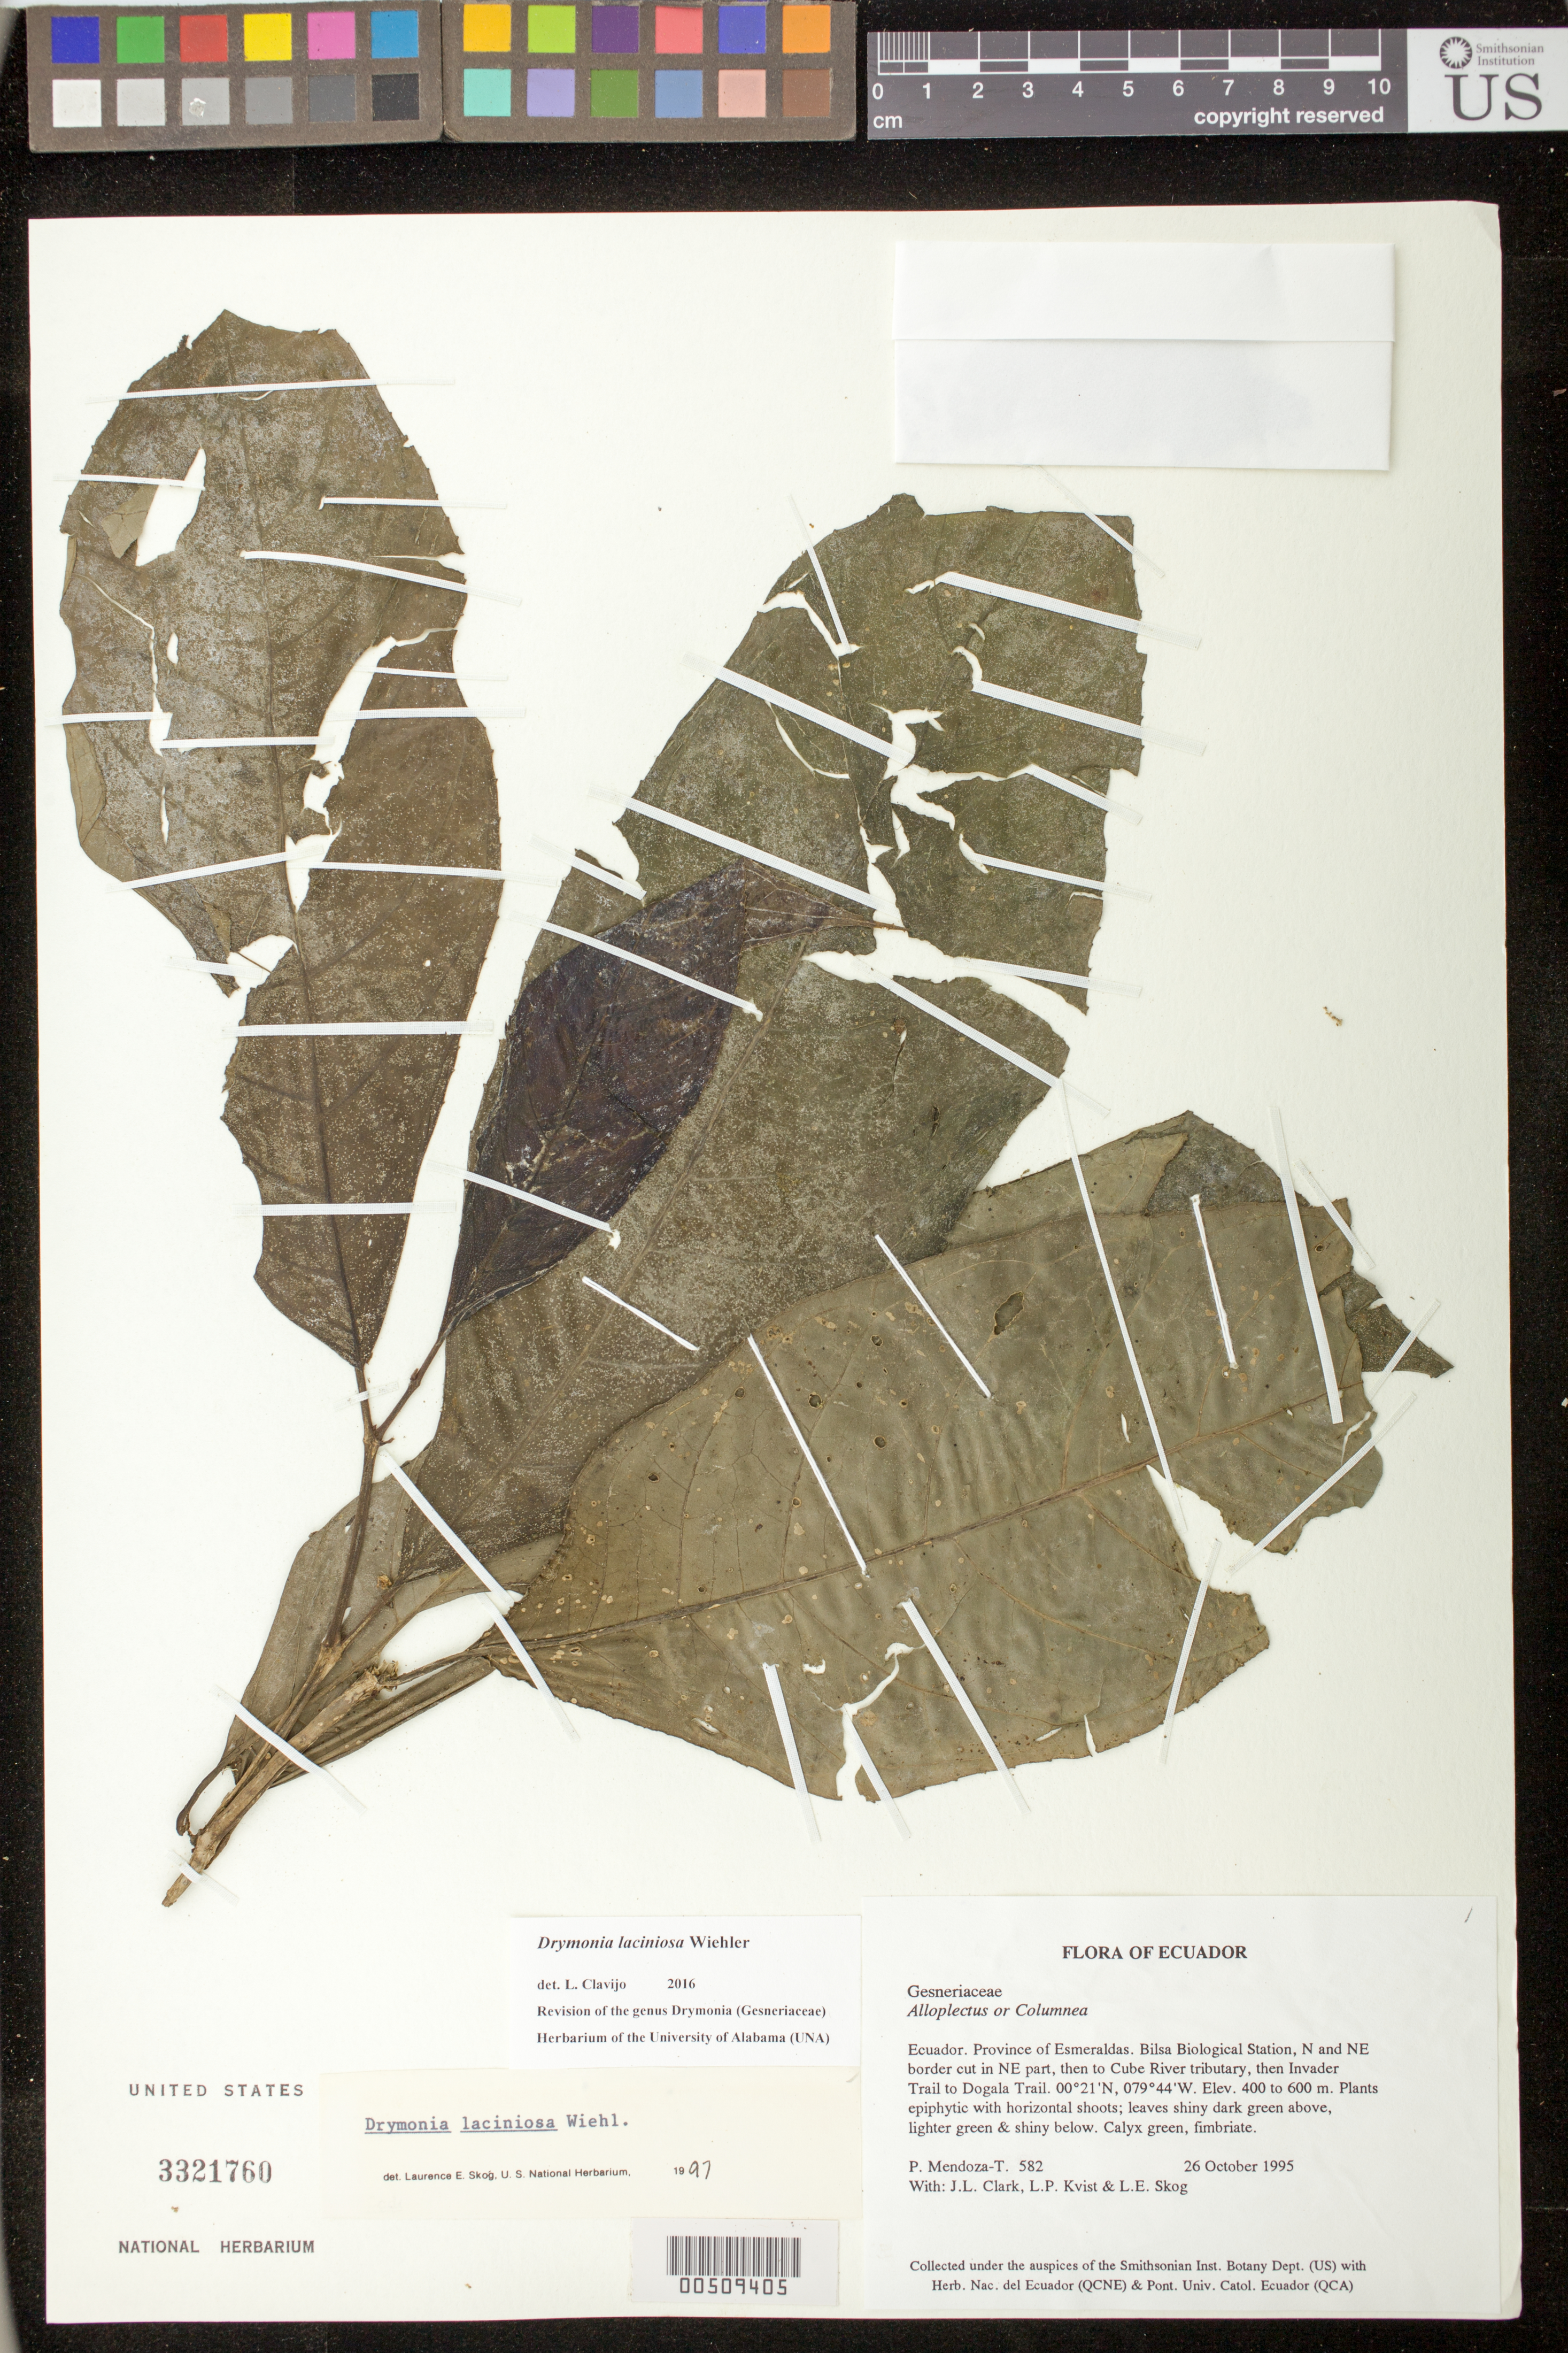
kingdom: Plantae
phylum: Tracheophyta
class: Magnoliopsida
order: Lamiales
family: Gesneriaceae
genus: Drymonia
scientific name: Drymonia laciniosa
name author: Wiehler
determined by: Skog, Laurence E.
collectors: P. Mendoza-T., J. L. Clark, L. P. Kvist & L. E. Skog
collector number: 582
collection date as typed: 26 Oct 1995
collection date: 1995-10-26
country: Ecuador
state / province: Esmeraldas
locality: Bilsa Biological Station, N and NE border cut in NE part, then to Cube River tributary, then Invader Trail to Dogala Trail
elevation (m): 400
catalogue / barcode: US 3321760